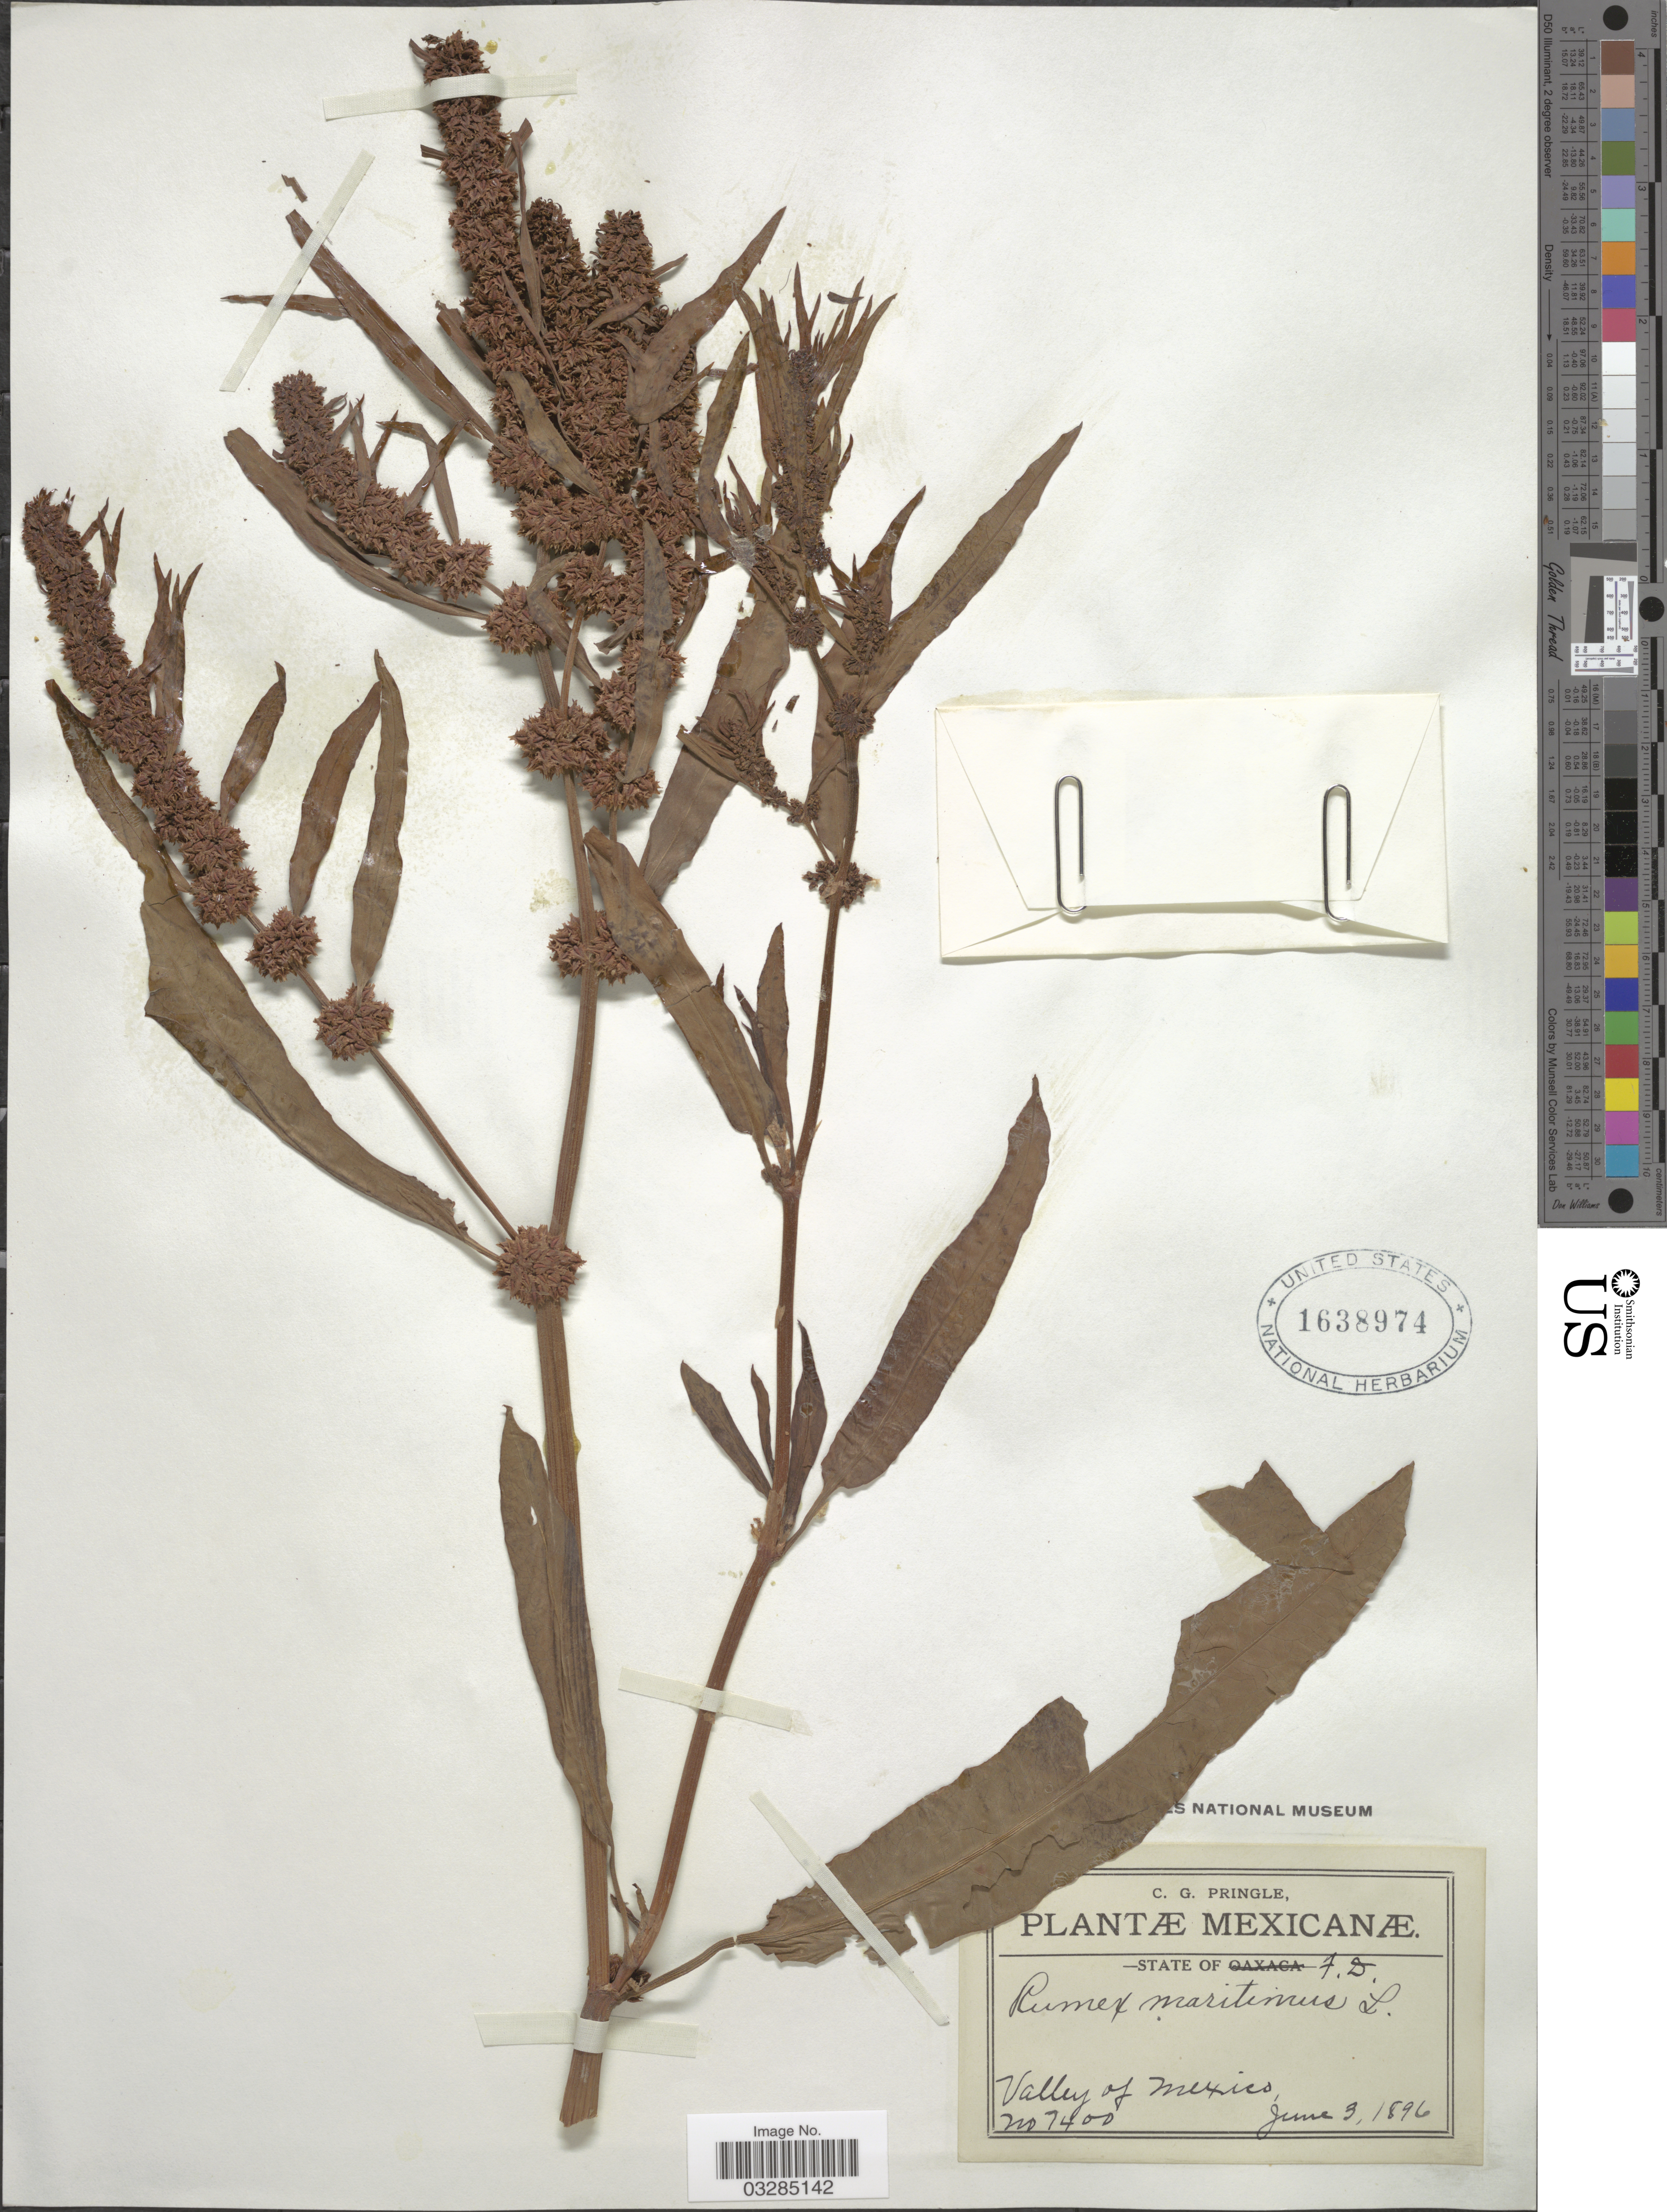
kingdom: Plantae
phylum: Tracheophyta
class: Magnoliopsida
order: Caryophyllales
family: Polygonaceae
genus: Rumex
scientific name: Rumex flexicaulis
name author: Rech. f.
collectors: C. G. Pringle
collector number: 7400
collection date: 1896-06-03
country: Mexico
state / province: Distrito Federal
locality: Valley of Mexico.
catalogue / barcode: US 1638974